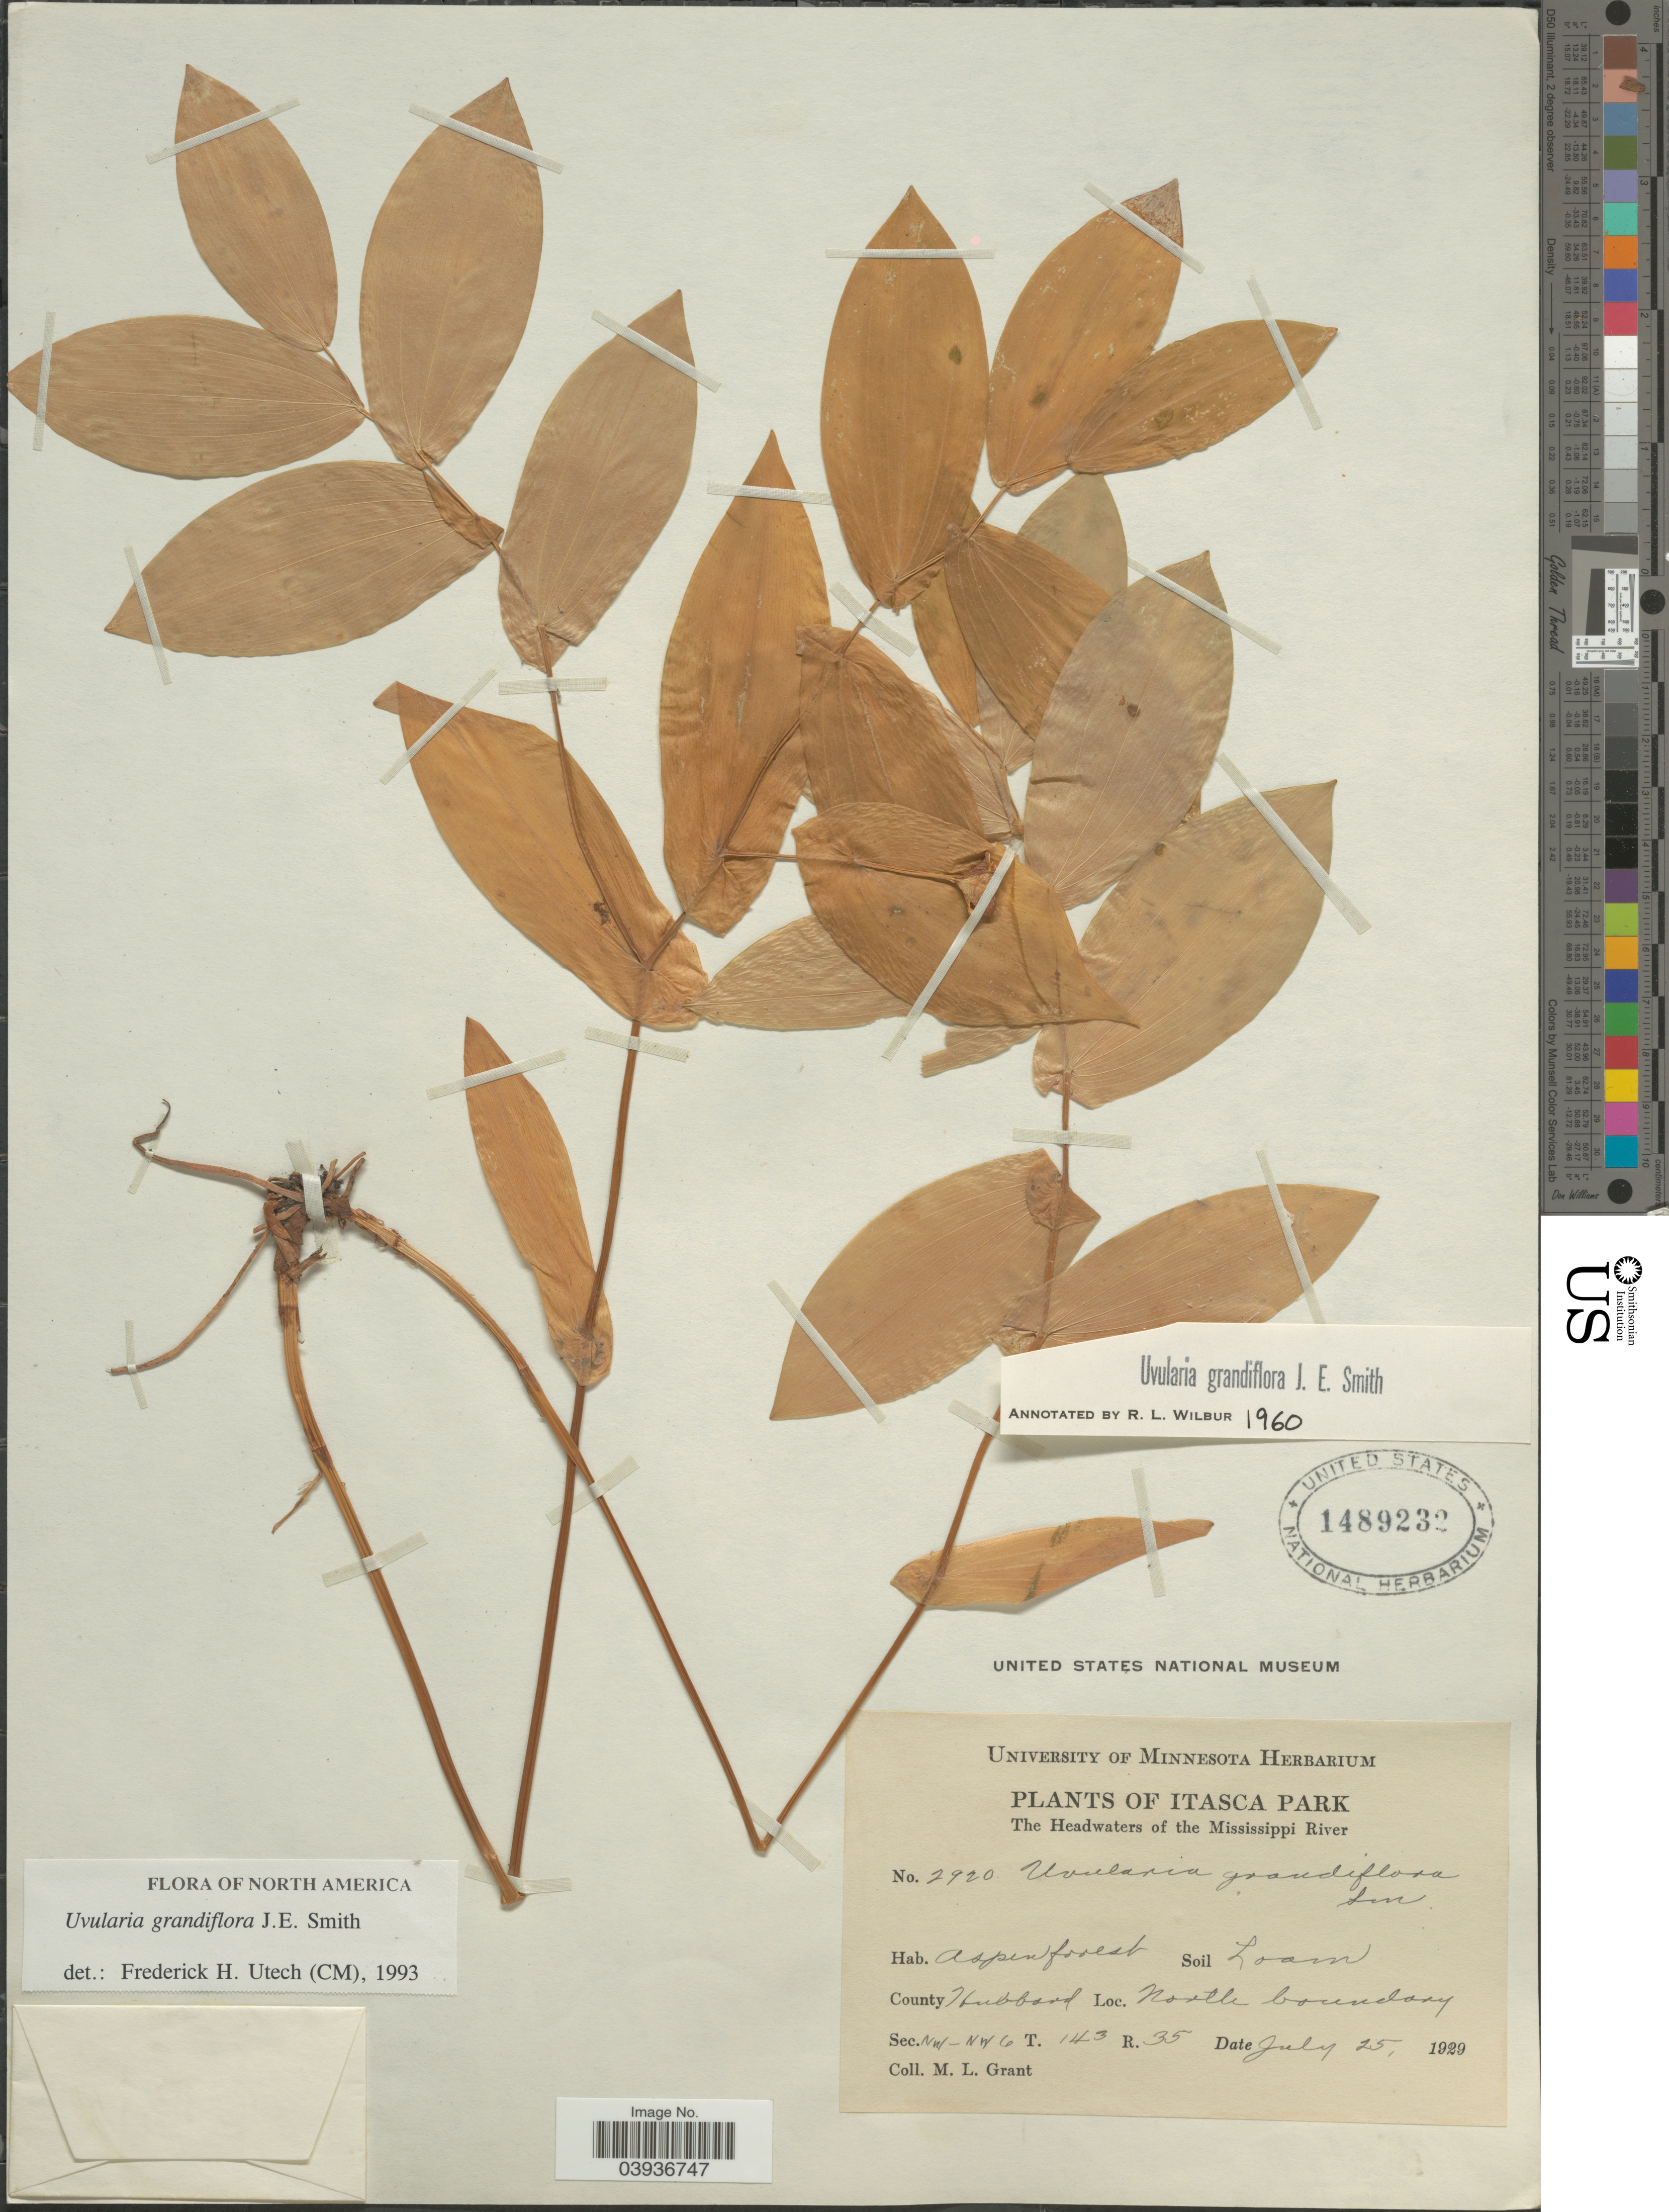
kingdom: Plantae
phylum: Tracheophyta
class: Liliopsida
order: Liliales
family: Colchicaceae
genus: Uvularia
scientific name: Uvularia grandiflora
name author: Sm.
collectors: M. L. Grant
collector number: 2920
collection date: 1929-07-25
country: United States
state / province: Minnesota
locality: Itasca Park. The Headwaters of the Mississippi River. County Hubbard. North boundary. Sec. NW-NW 6 T. 143 R. 35.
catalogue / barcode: US 1489232